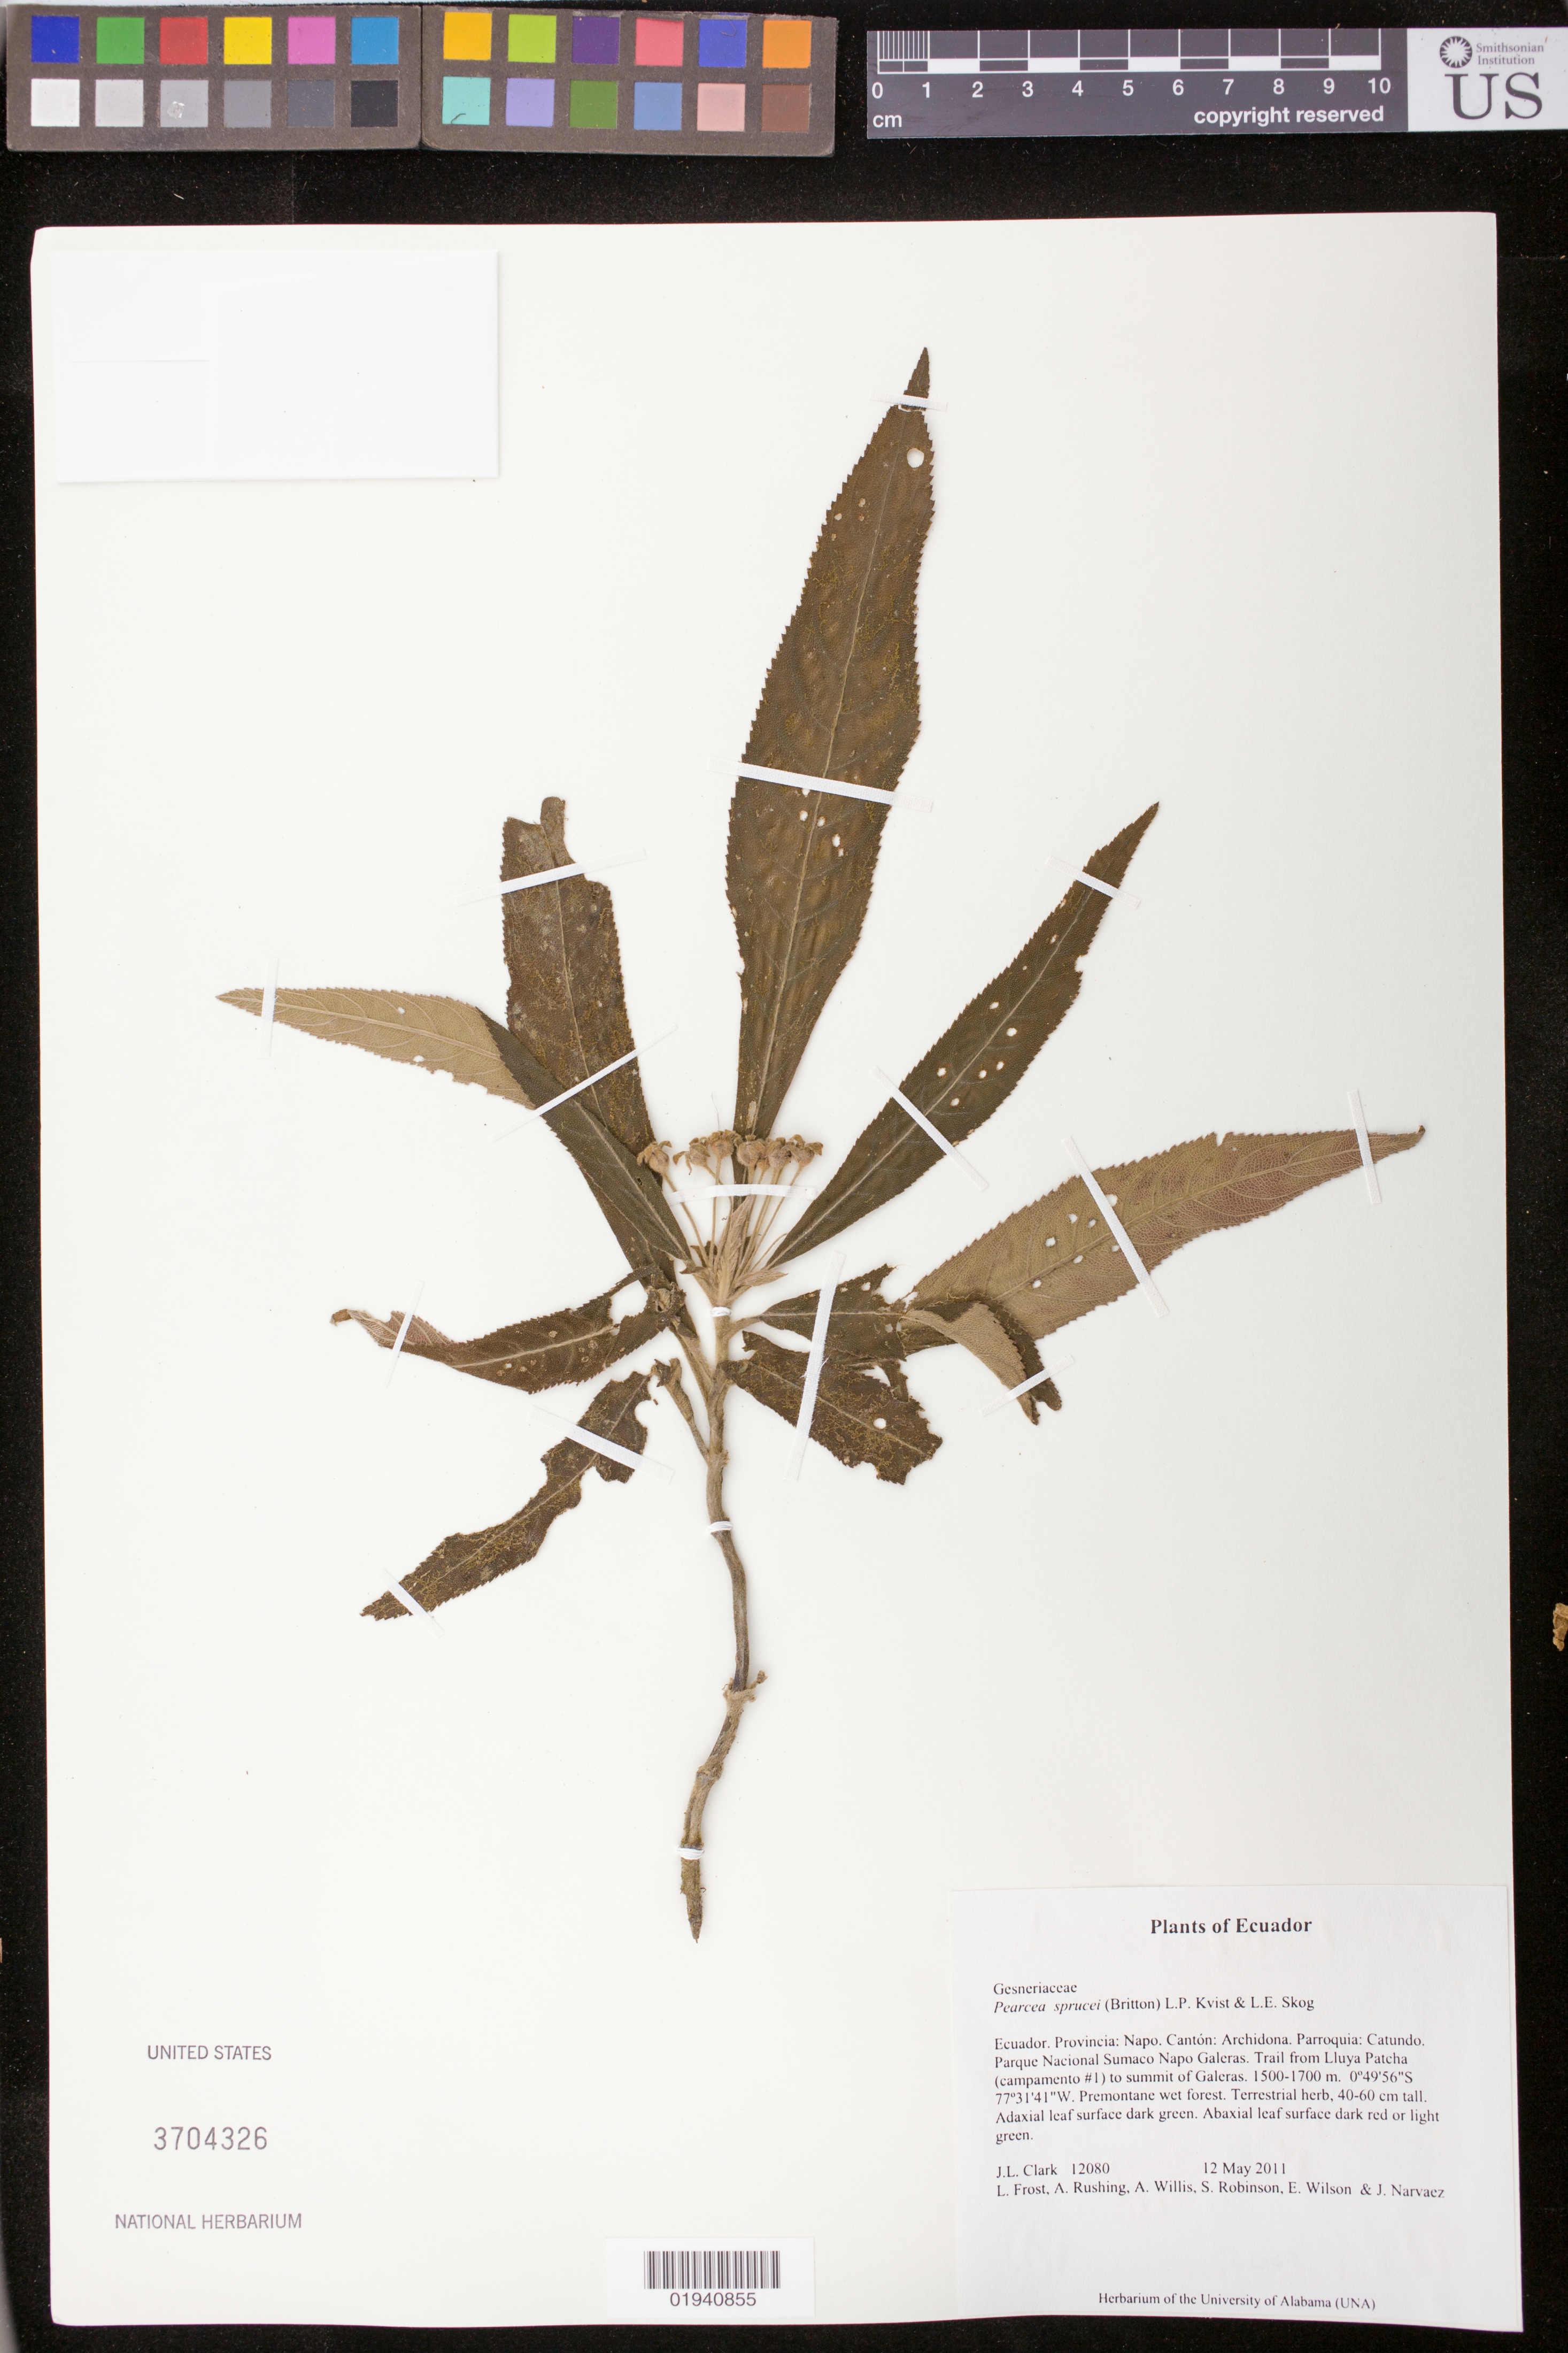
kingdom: Plantae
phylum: Tracheophyta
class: Magnoliopsida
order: Lamiales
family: Gesneriaceae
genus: Pearcea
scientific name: Pearcea sprucei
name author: (Britton) L.P. Kvist & L.E. Skog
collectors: J. L. Clark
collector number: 12080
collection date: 2011-05-12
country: Ecuador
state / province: Napo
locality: Canton: Archidona. Parroquia Catundo. Parque National Sumaco Napo Galeras. Trail from Lluya Patcha (campamento #1) to summit of Galeras.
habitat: Premontane wet forest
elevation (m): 1500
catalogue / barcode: US 3704326